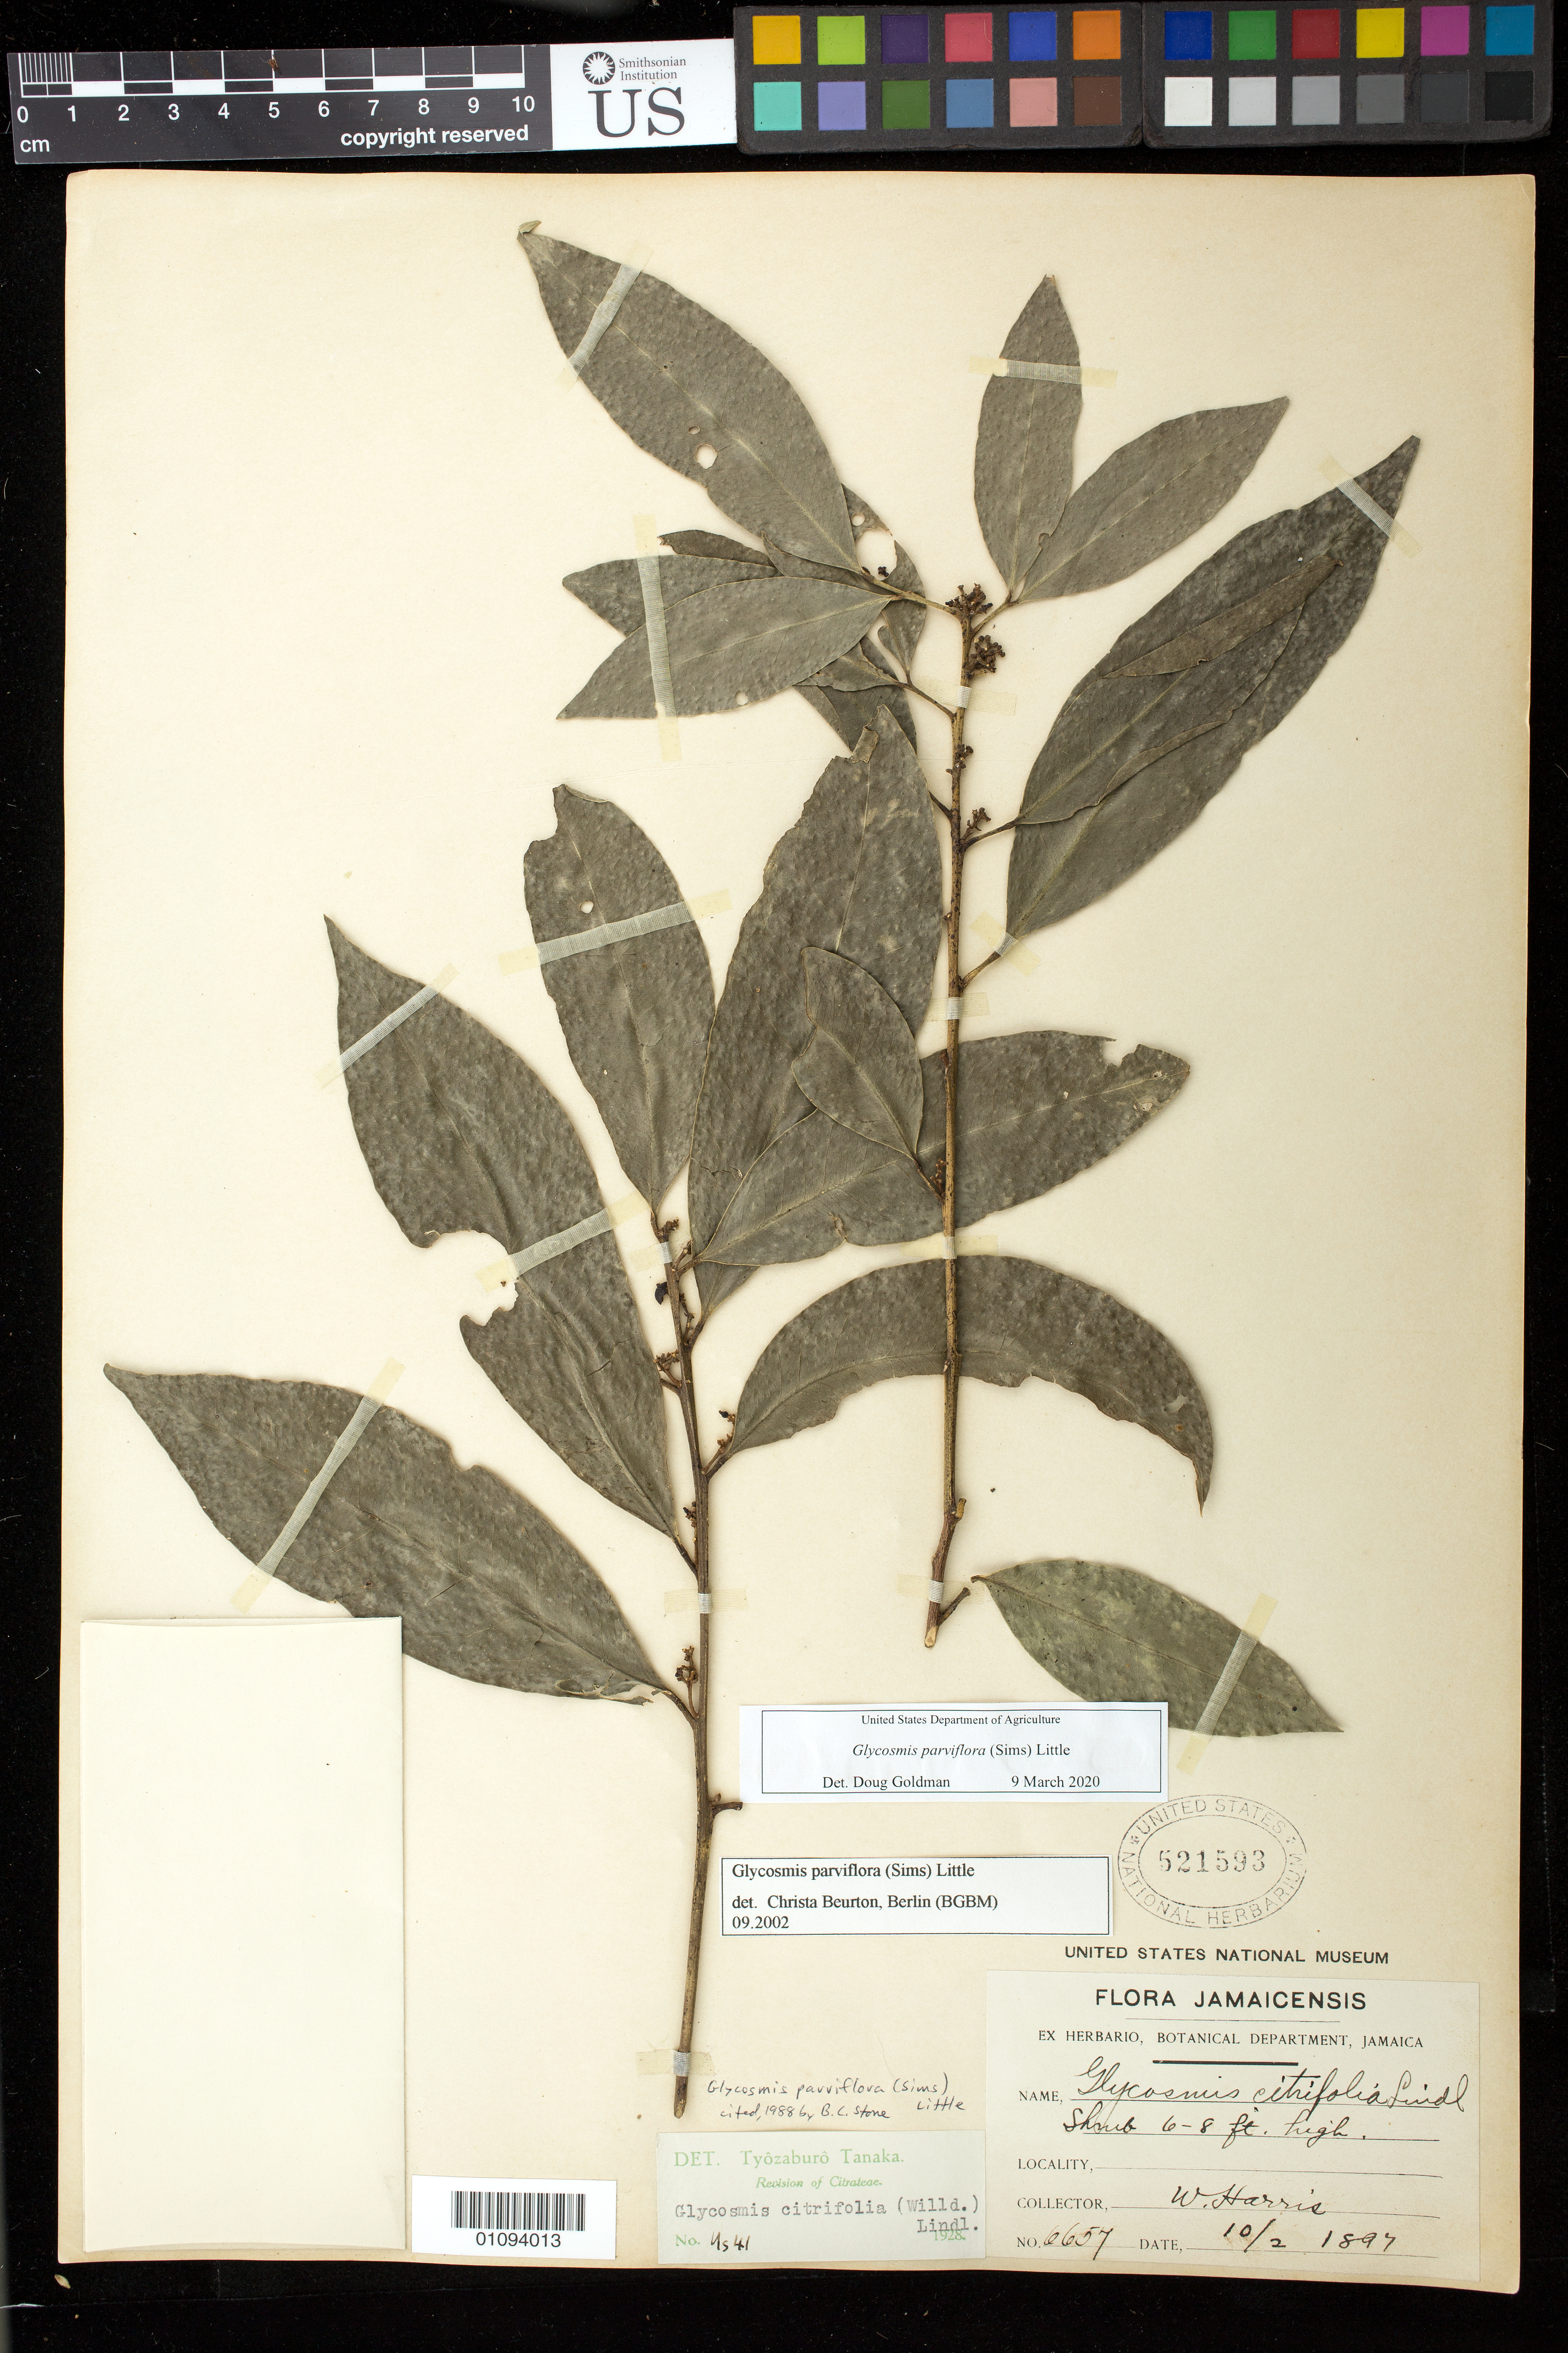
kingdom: Plantae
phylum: Tracheophyta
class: Magnoliopsida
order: Sapindales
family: Rutaceae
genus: Glycosmis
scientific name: Glycosmis parviflora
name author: (Sims) Little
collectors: W. Harris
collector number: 6657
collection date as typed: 10 Mar 1897 or 02 Oct 1897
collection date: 1897-03-10 or 1897-10-02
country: Jamaica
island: Jamaica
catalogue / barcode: US 521593